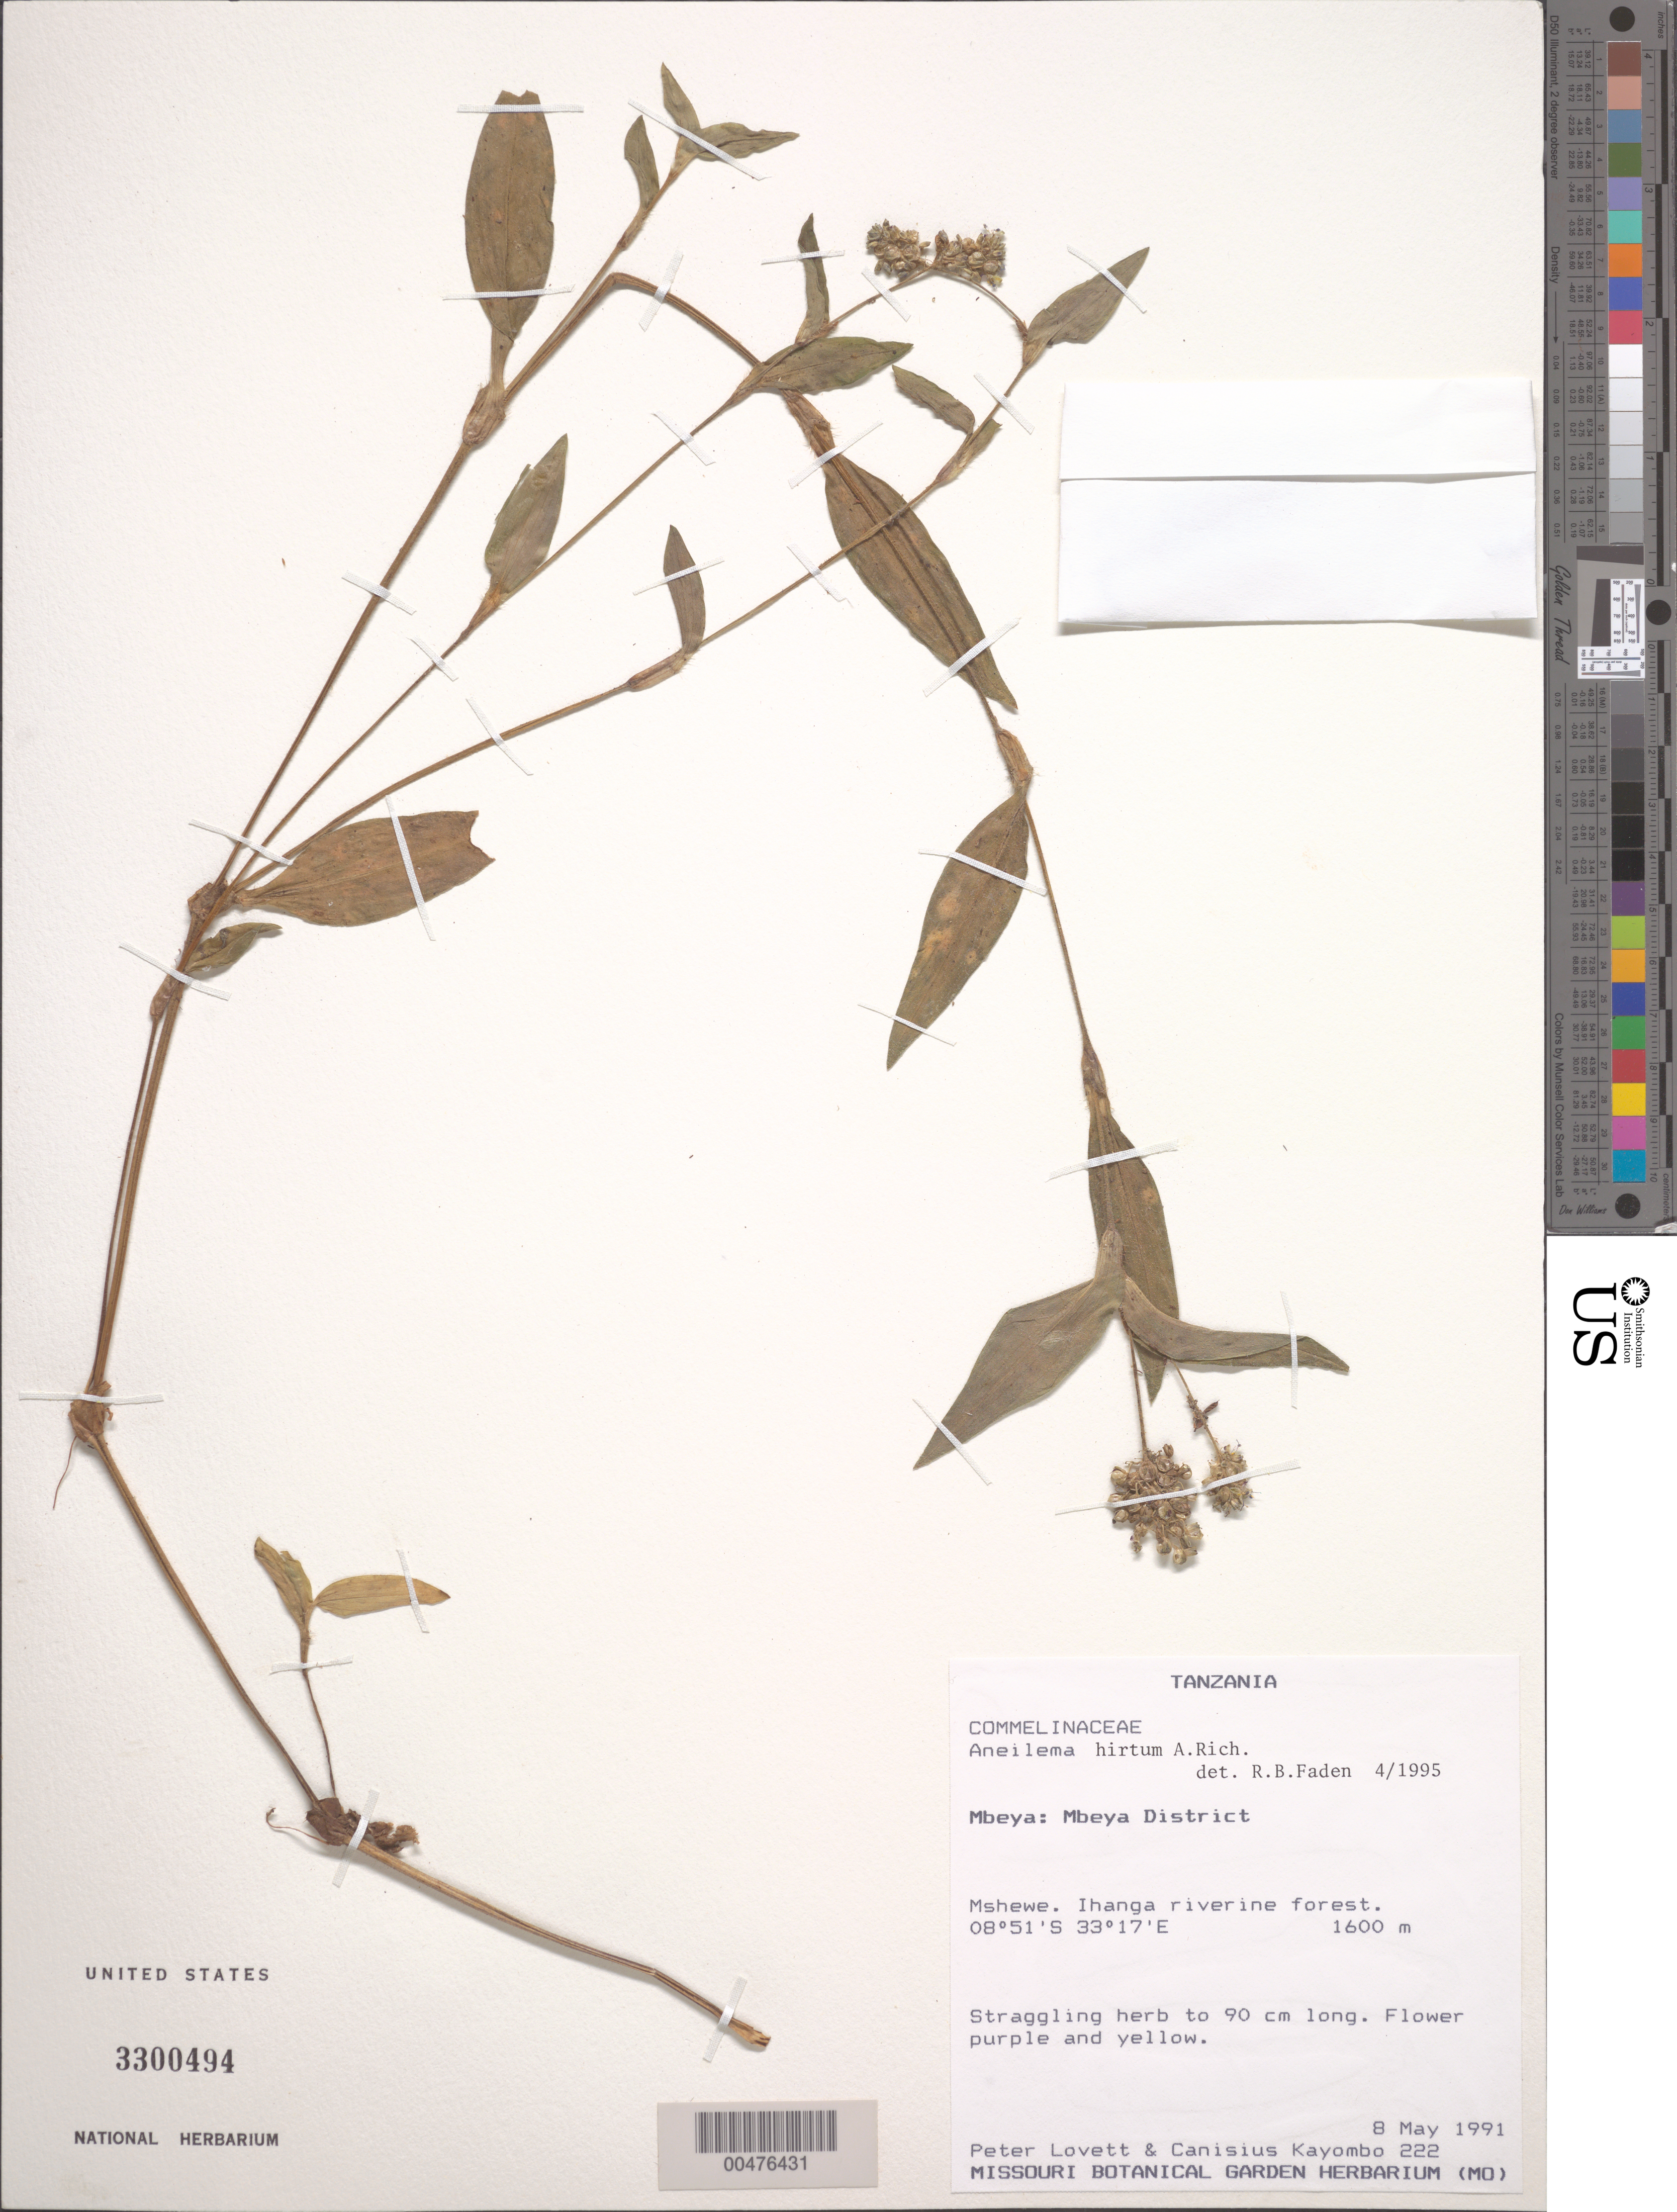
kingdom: Plantae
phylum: Tracheophyta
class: Liliopsida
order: Commelinales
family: Commelinaceae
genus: Aneilema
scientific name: Aneilema hirtum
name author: A. Rich.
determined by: Faden, Robert B., (US), Smithsonian Institution - National Museum of Natural History (UNITED STATES)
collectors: P. Lovett & C. J. Kayombo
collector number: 222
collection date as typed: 08 May 1991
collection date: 1991-05-08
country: Tanzania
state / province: Mbeya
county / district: Mbeya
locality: Mshewe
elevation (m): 1600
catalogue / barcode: US 3300494